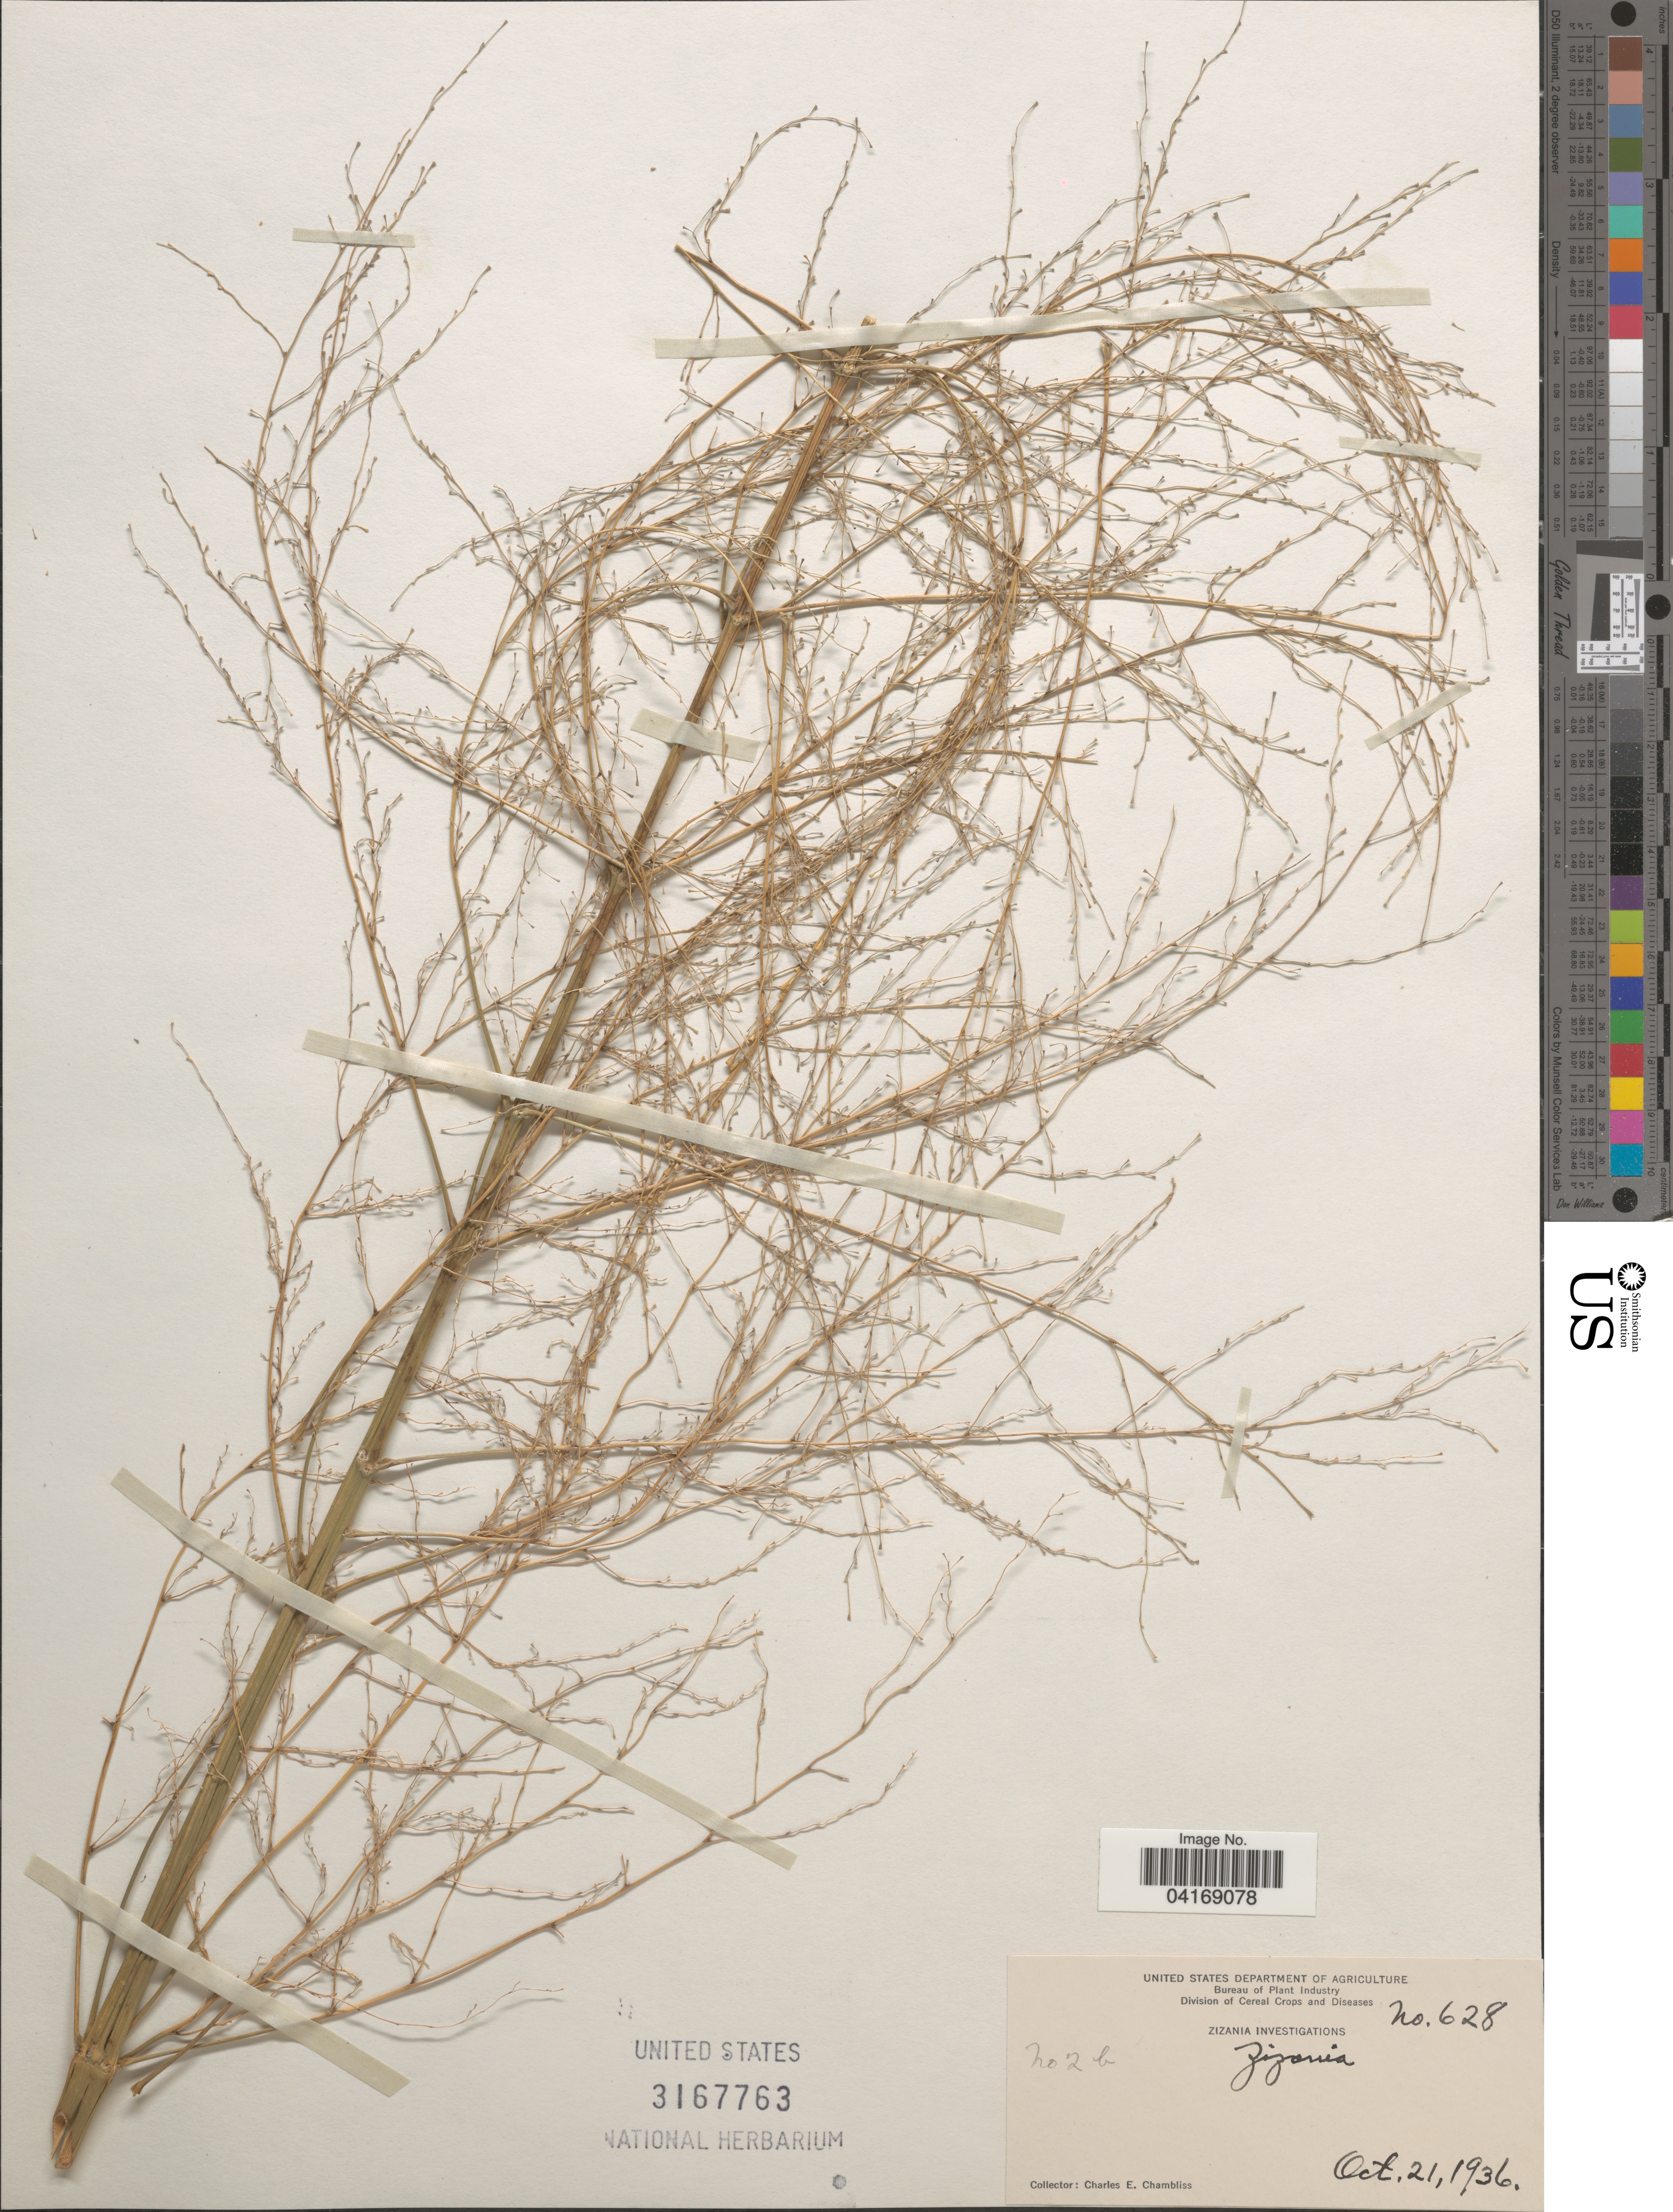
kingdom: Plantae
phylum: Tracheophyta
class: Liliopsida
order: Poales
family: Poaceae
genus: Zizania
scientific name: Zizania sp.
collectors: C. Chambliss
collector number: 628/2b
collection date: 1936-10-21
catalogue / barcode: US 3167763